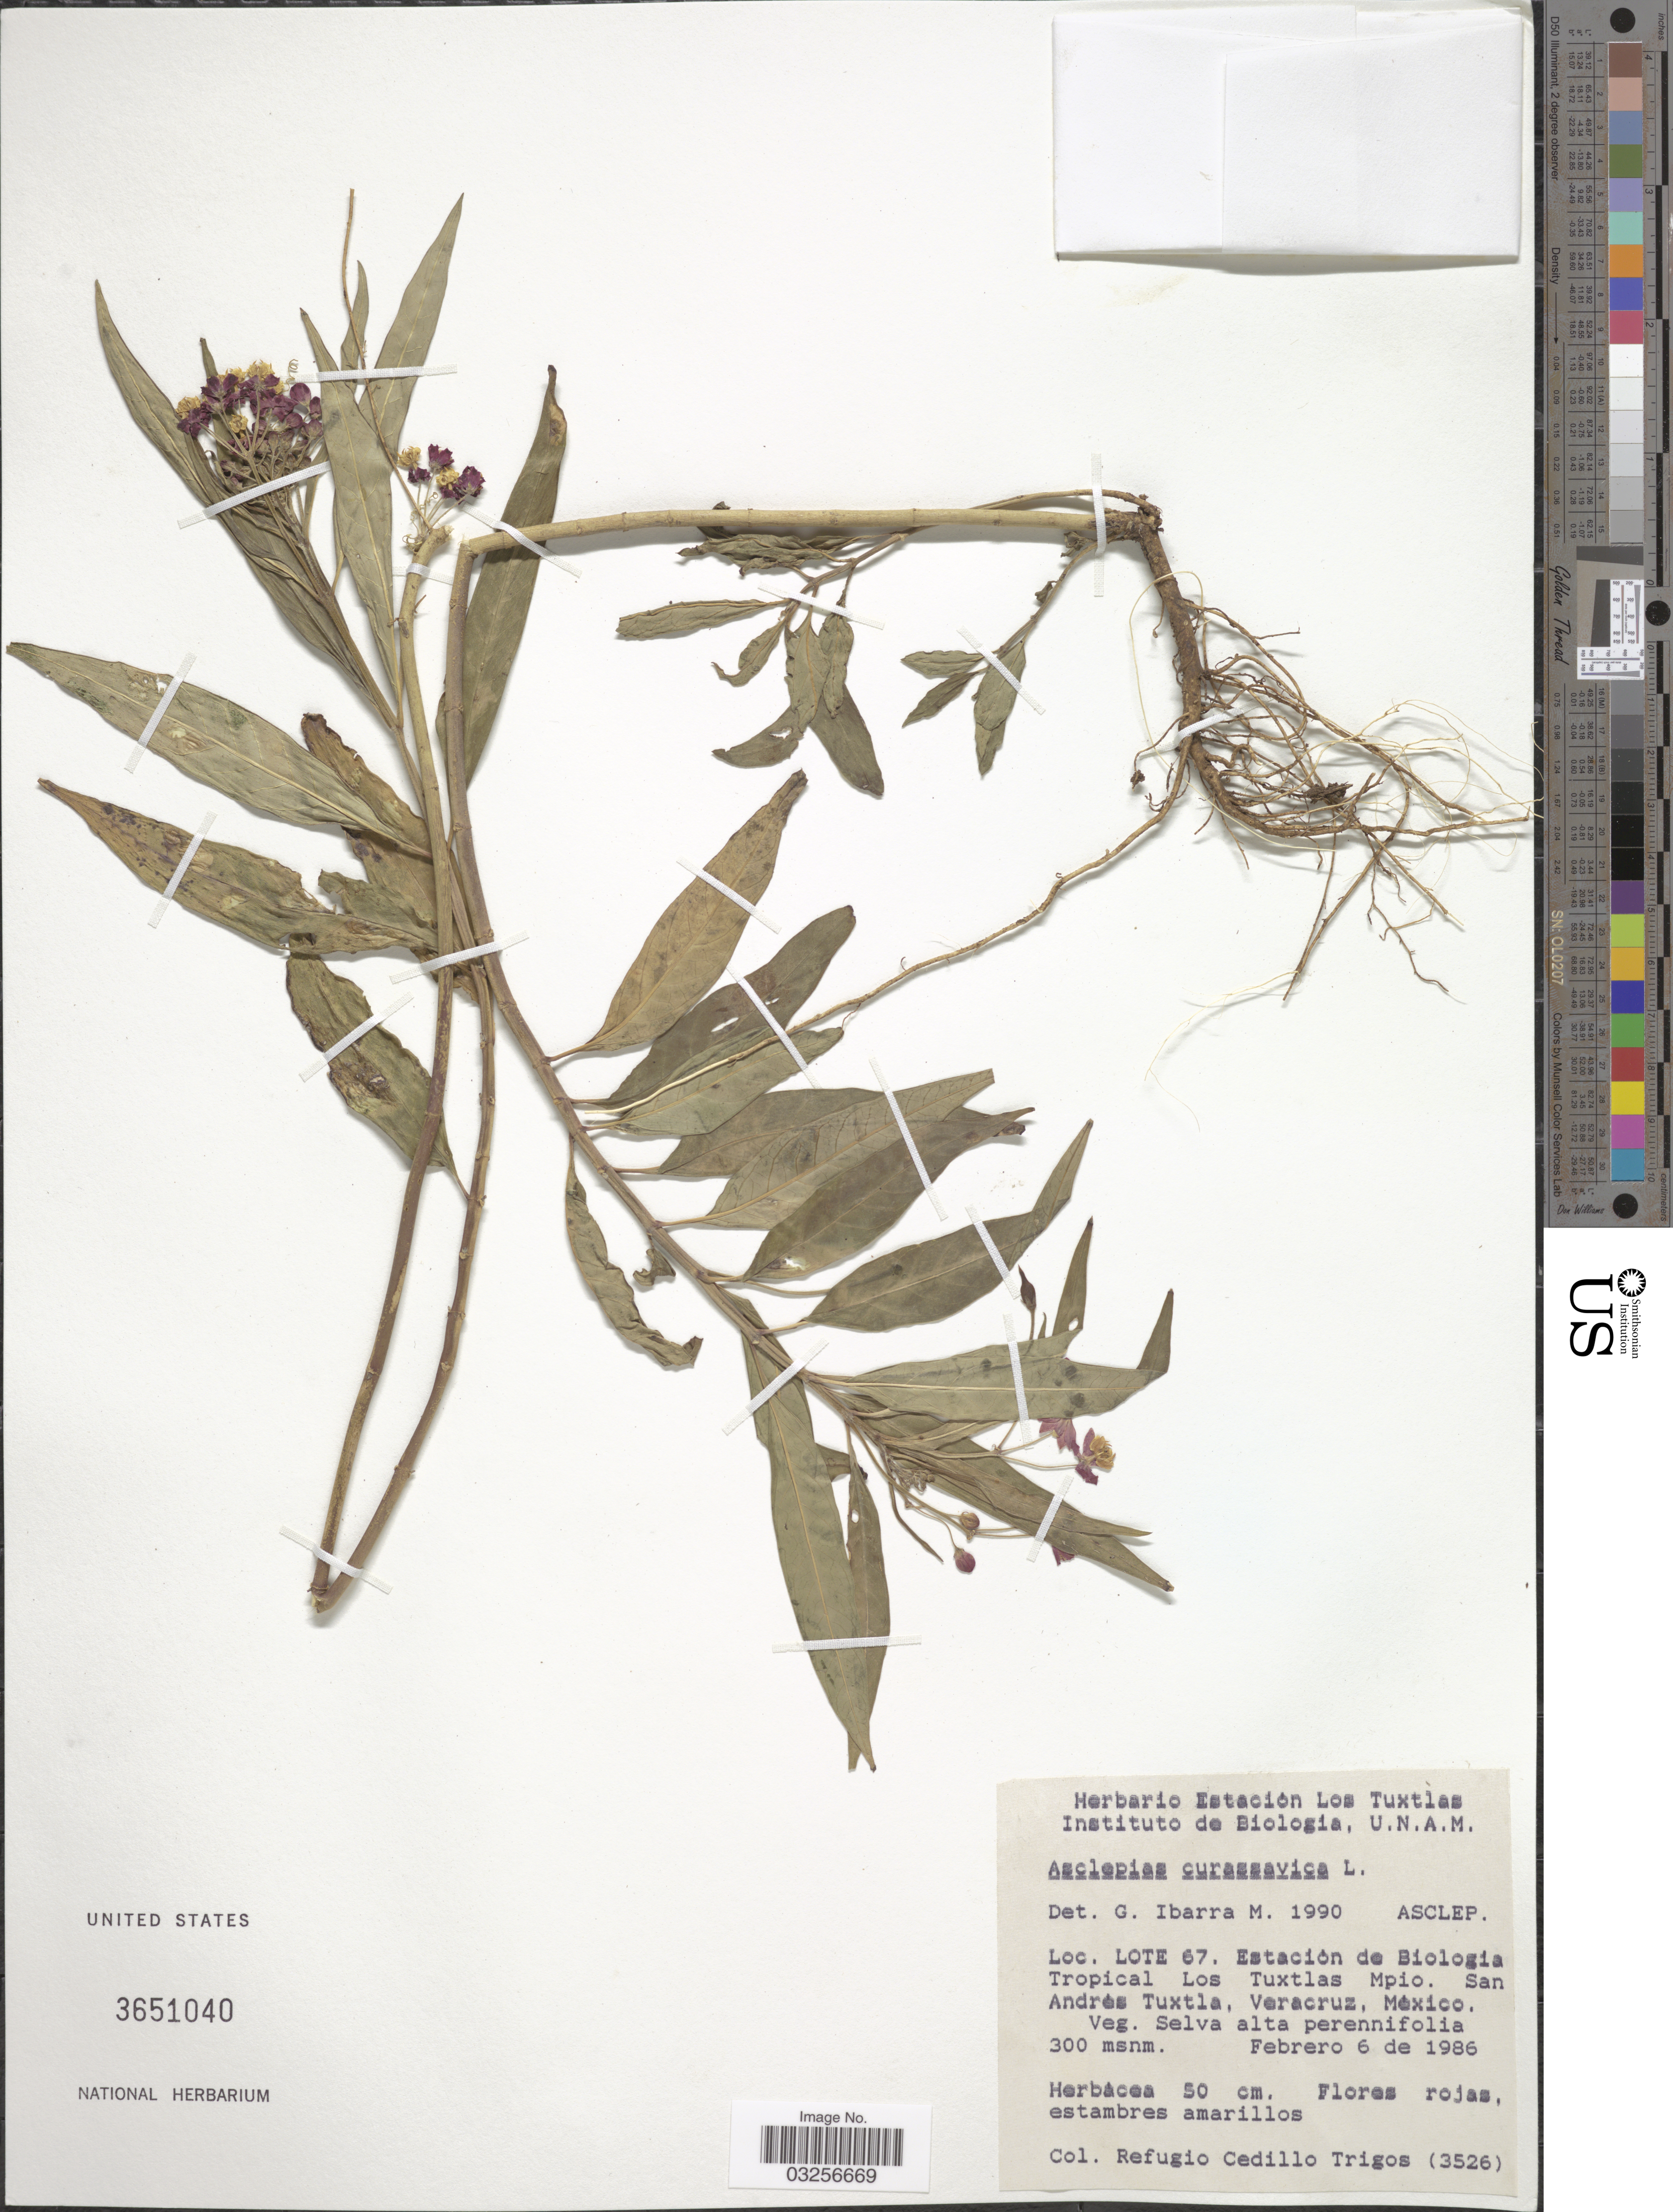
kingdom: Plantae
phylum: Tracheophyta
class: Magnoliopsida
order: Gentianales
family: Apocynaceae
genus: Asclepias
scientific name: Asclepias curassavica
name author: L.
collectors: R. CedilloT.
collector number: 3526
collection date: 1986-02-06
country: Mexico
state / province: Veracruz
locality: LOTE 67. Estácion de Biologia Tropical Los Tuxtlas Mpio. San Andrés Tuxtla, Veracruz.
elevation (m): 300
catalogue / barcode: US 3651040